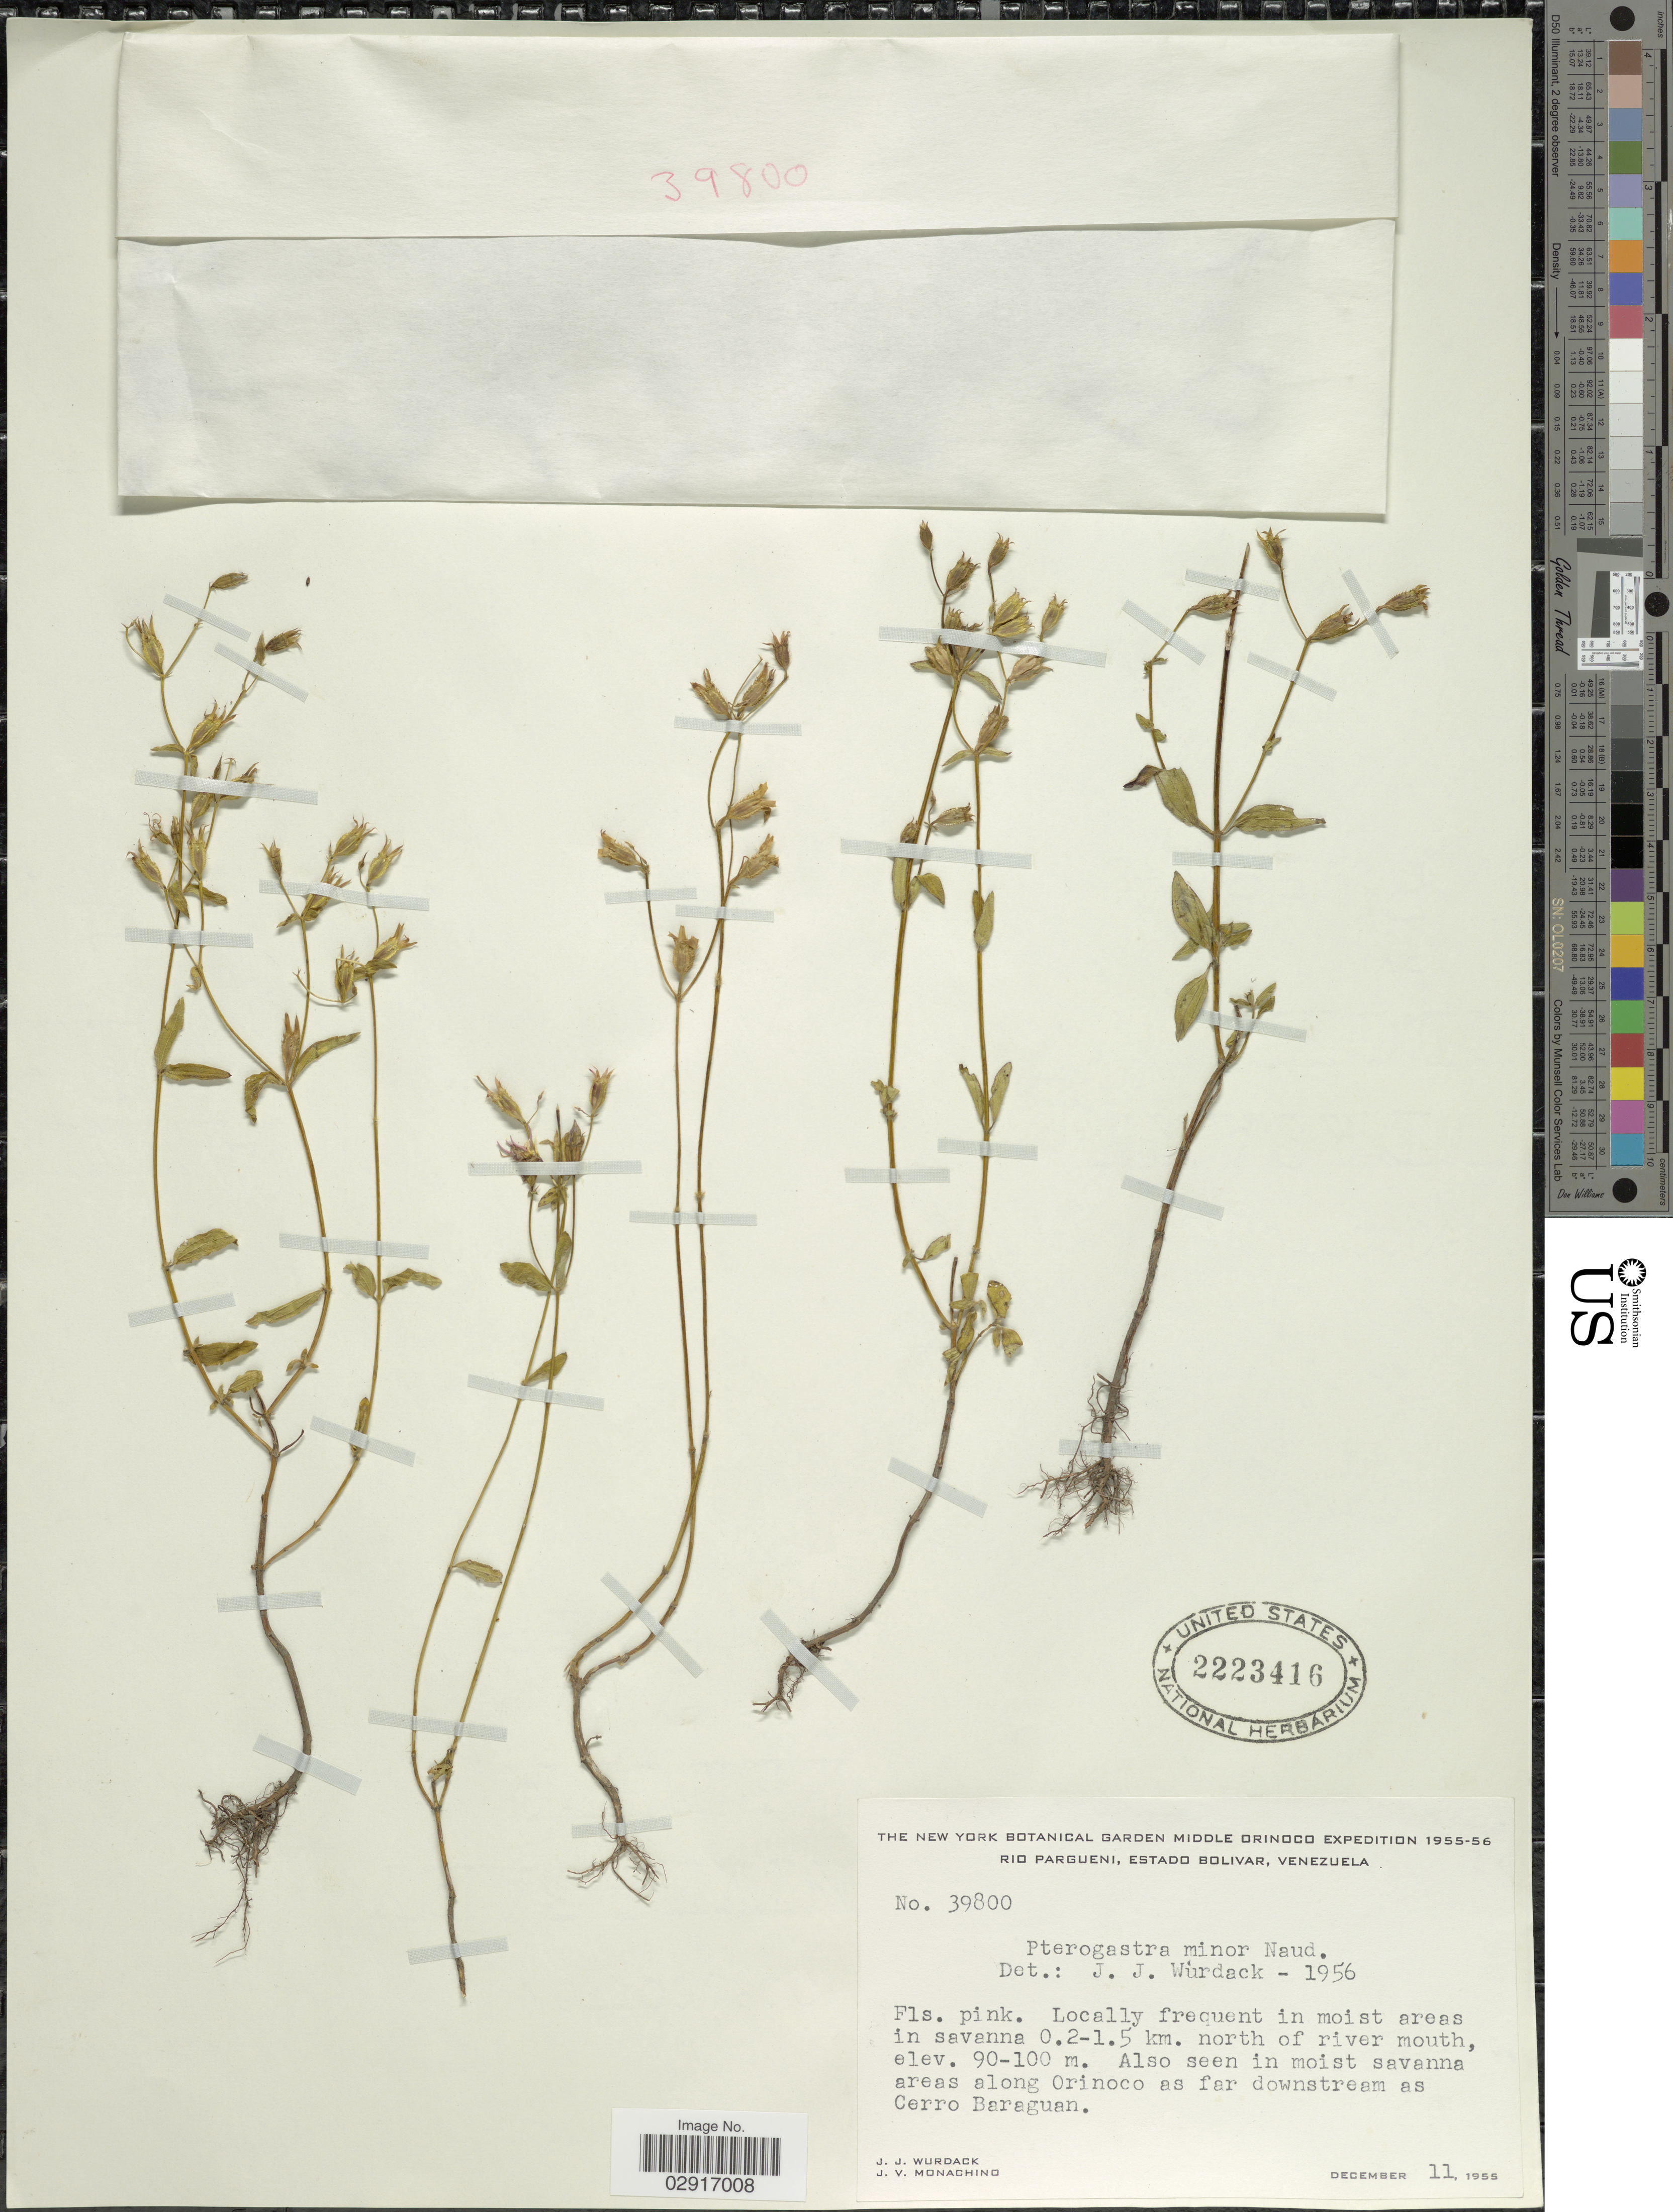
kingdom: Plantae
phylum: Tracheophyta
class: Magnoliopsida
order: Myrtales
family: Melastomataceae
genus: Pterogastra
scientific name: Pterogastra minor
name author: Naudin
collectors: J. J. Wurdack & J. V. Monachino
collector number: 39800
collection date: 1955-12-11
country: Venezuela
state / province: Bolivar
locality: Rio Pargueni. Along Orinoco as far downstream as Cerro Baraguan.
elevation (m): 90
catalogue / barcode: US 2223416